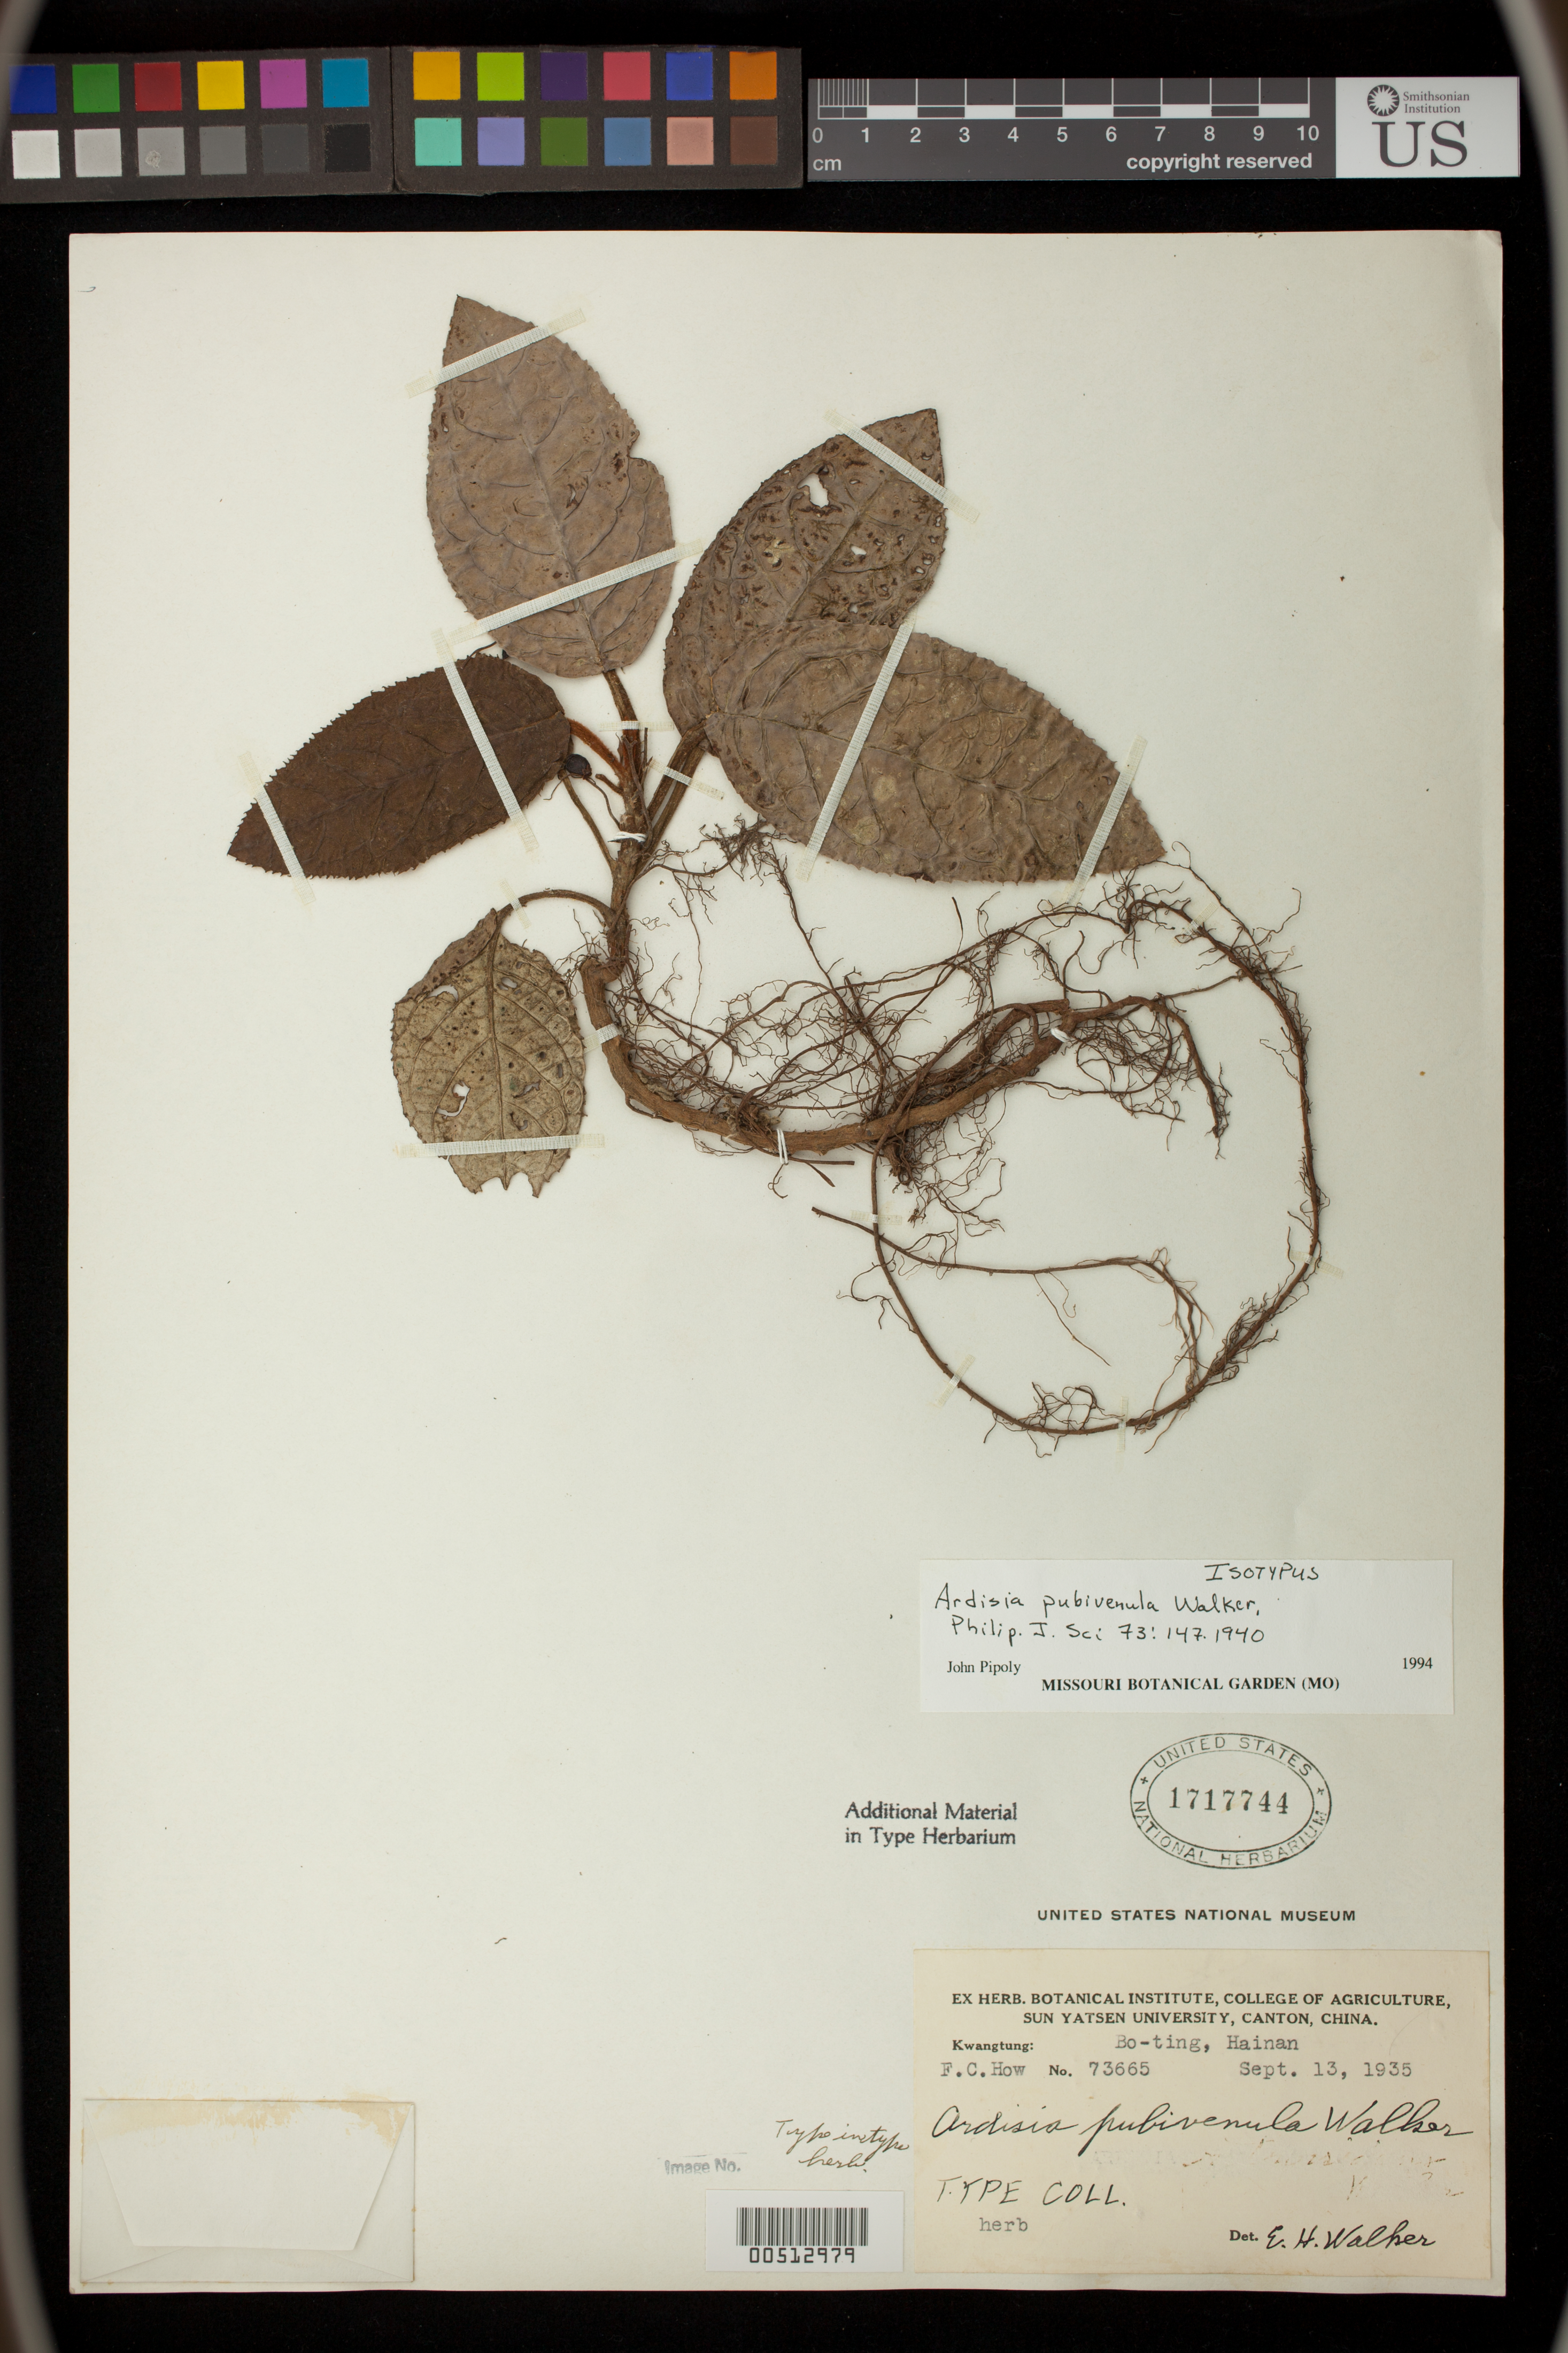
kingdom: Plantae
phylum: Tracheophyta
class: Magnoliopsida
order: Ericales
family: Primulaceae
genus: Ardisia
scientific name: Ardisia pubivenula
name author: E. Walker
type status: Isotype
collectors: F. How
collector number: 73665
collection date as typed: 13 Sep 1935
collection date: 1935-09-13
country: China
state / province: Hainan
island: Hainan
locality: Po-teng.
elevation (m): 1097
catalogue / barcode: US 1717744